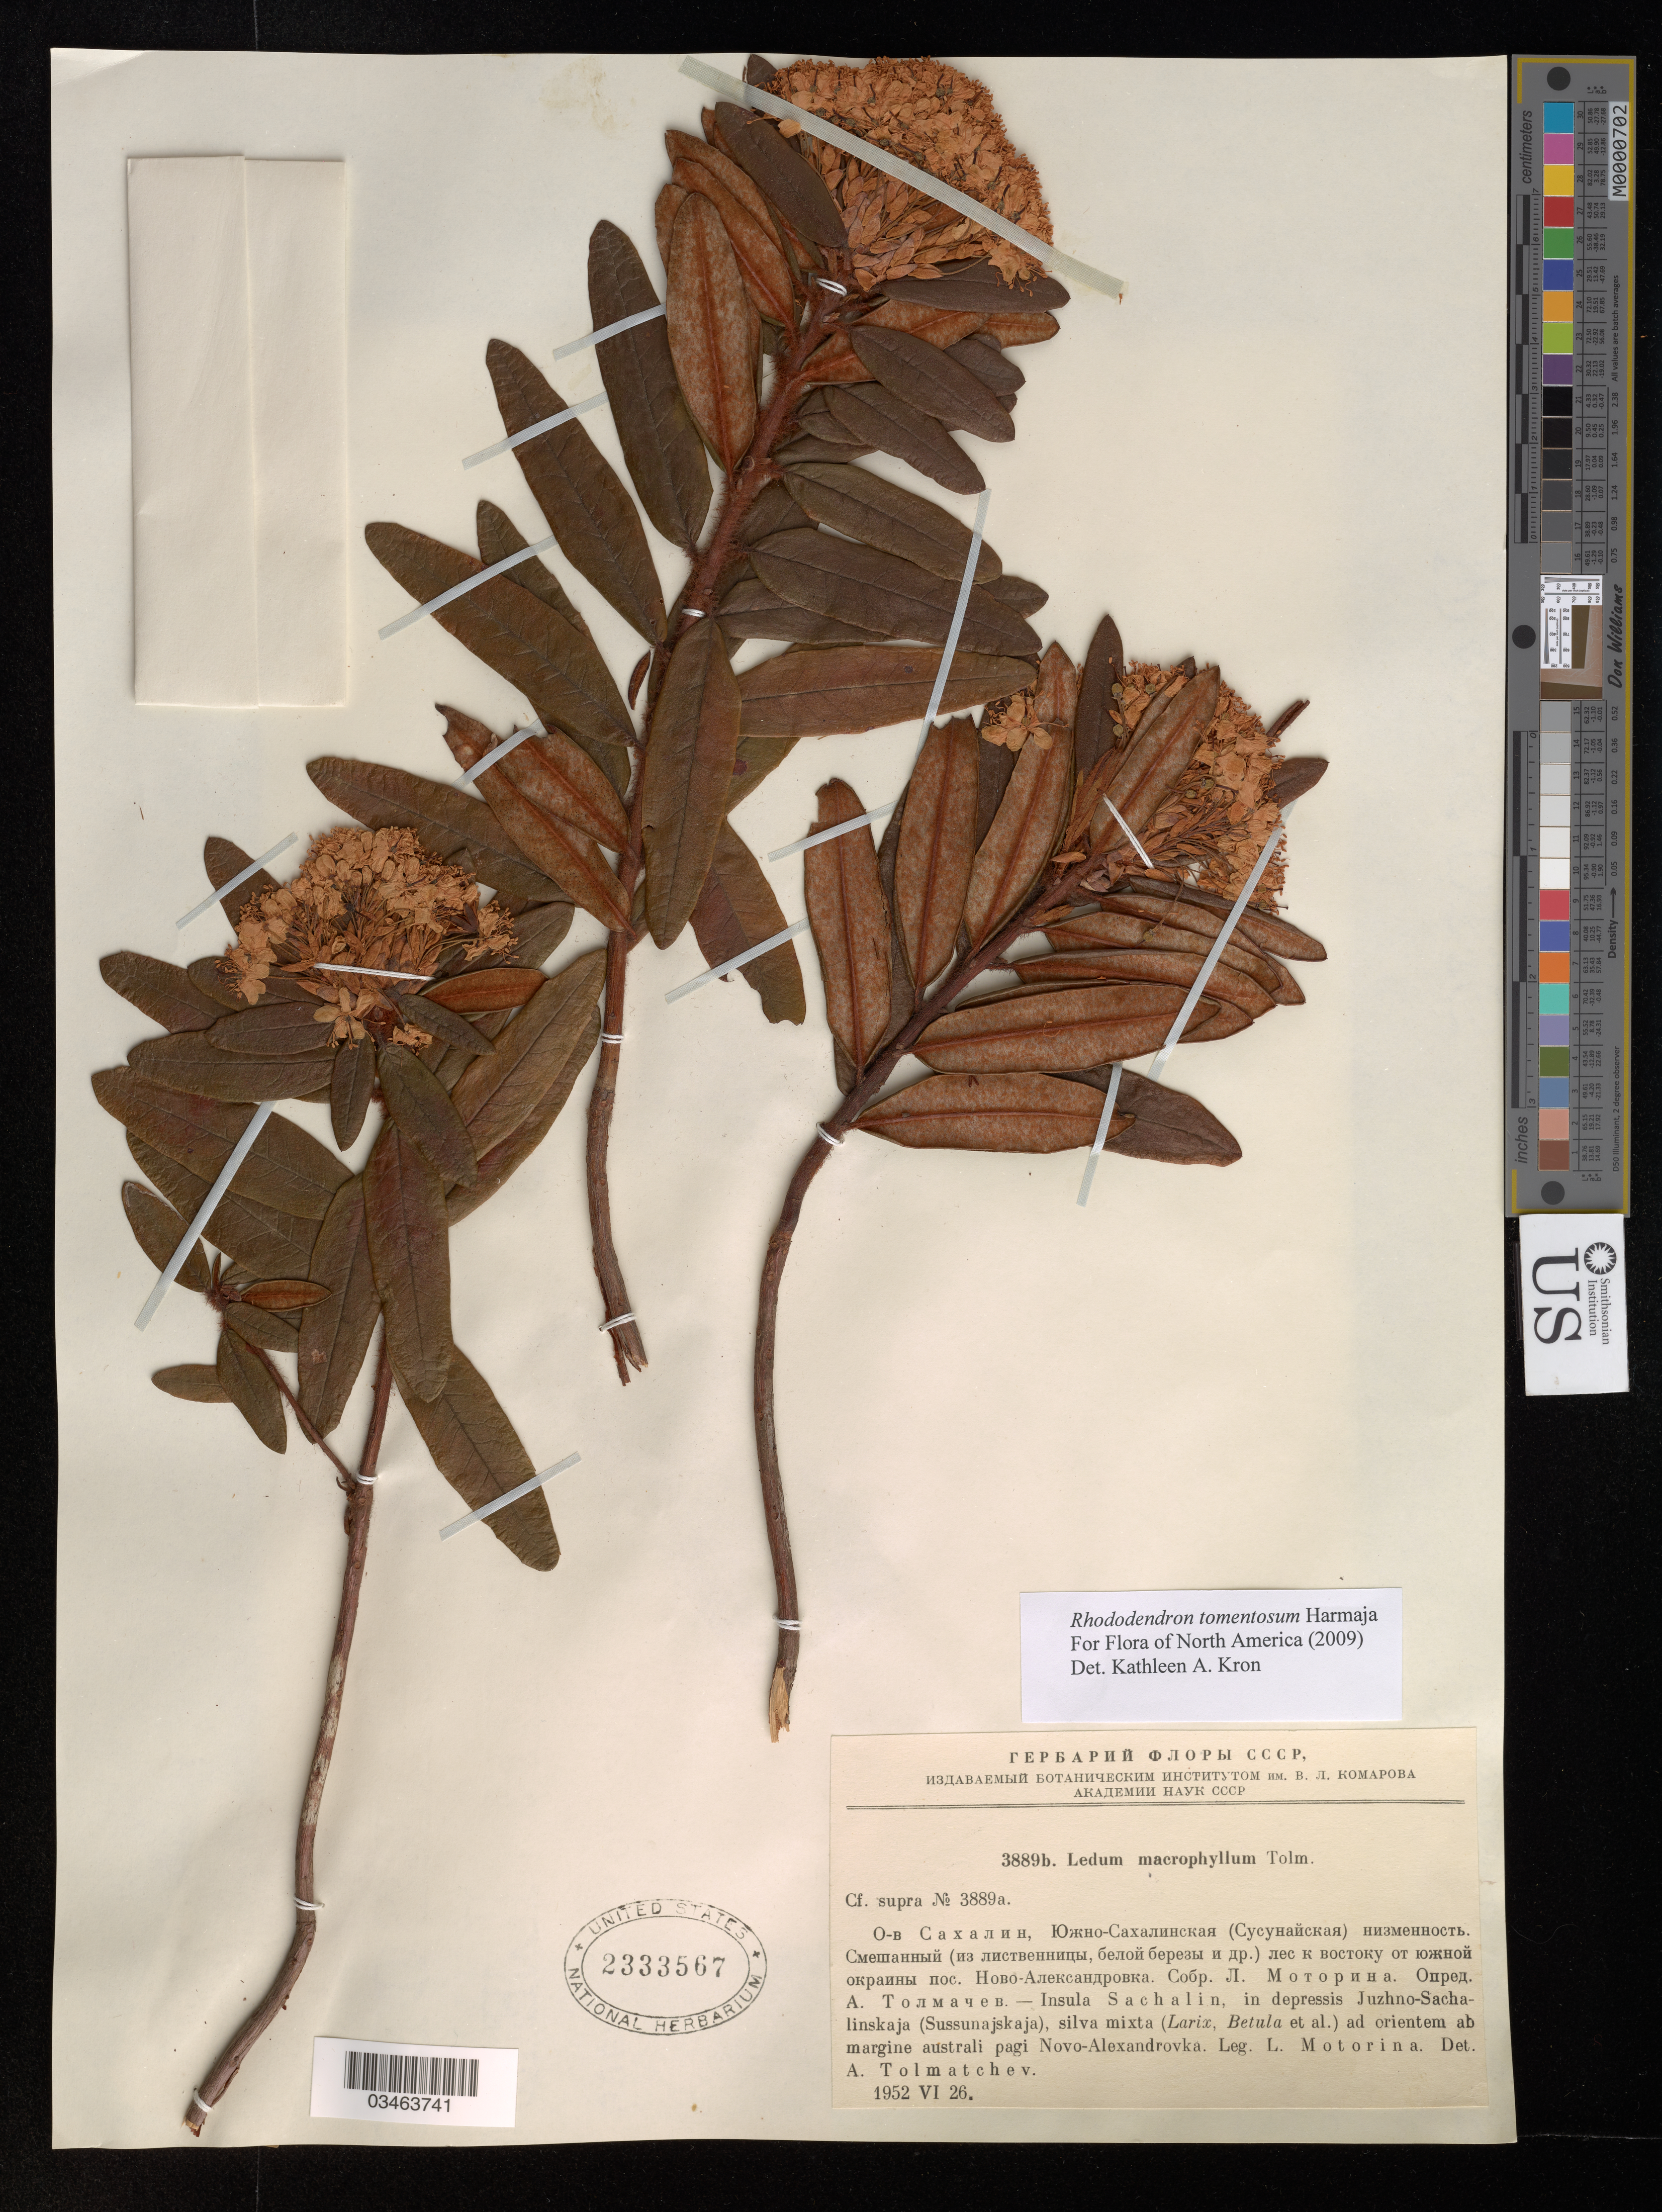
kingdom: Plantae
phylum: Tracheophyta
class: Magnoliopsida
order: Ericales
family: Ericaceae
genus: Rhododendron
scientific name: Rhododendron tomentosum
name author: Harmaja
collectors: L. Motorina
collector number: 3889b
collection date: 1952-06-26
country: Russian Federation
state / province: Sakhalin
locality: X. - Insula Sachalin, in depressis Juzhno-Sachalinskaja (Sussunajskaja), silva mixta (Larix, Betula et al.) ad orientem ab margine australi pagi Novo-Alexandrovka.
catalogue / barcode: US 2333567